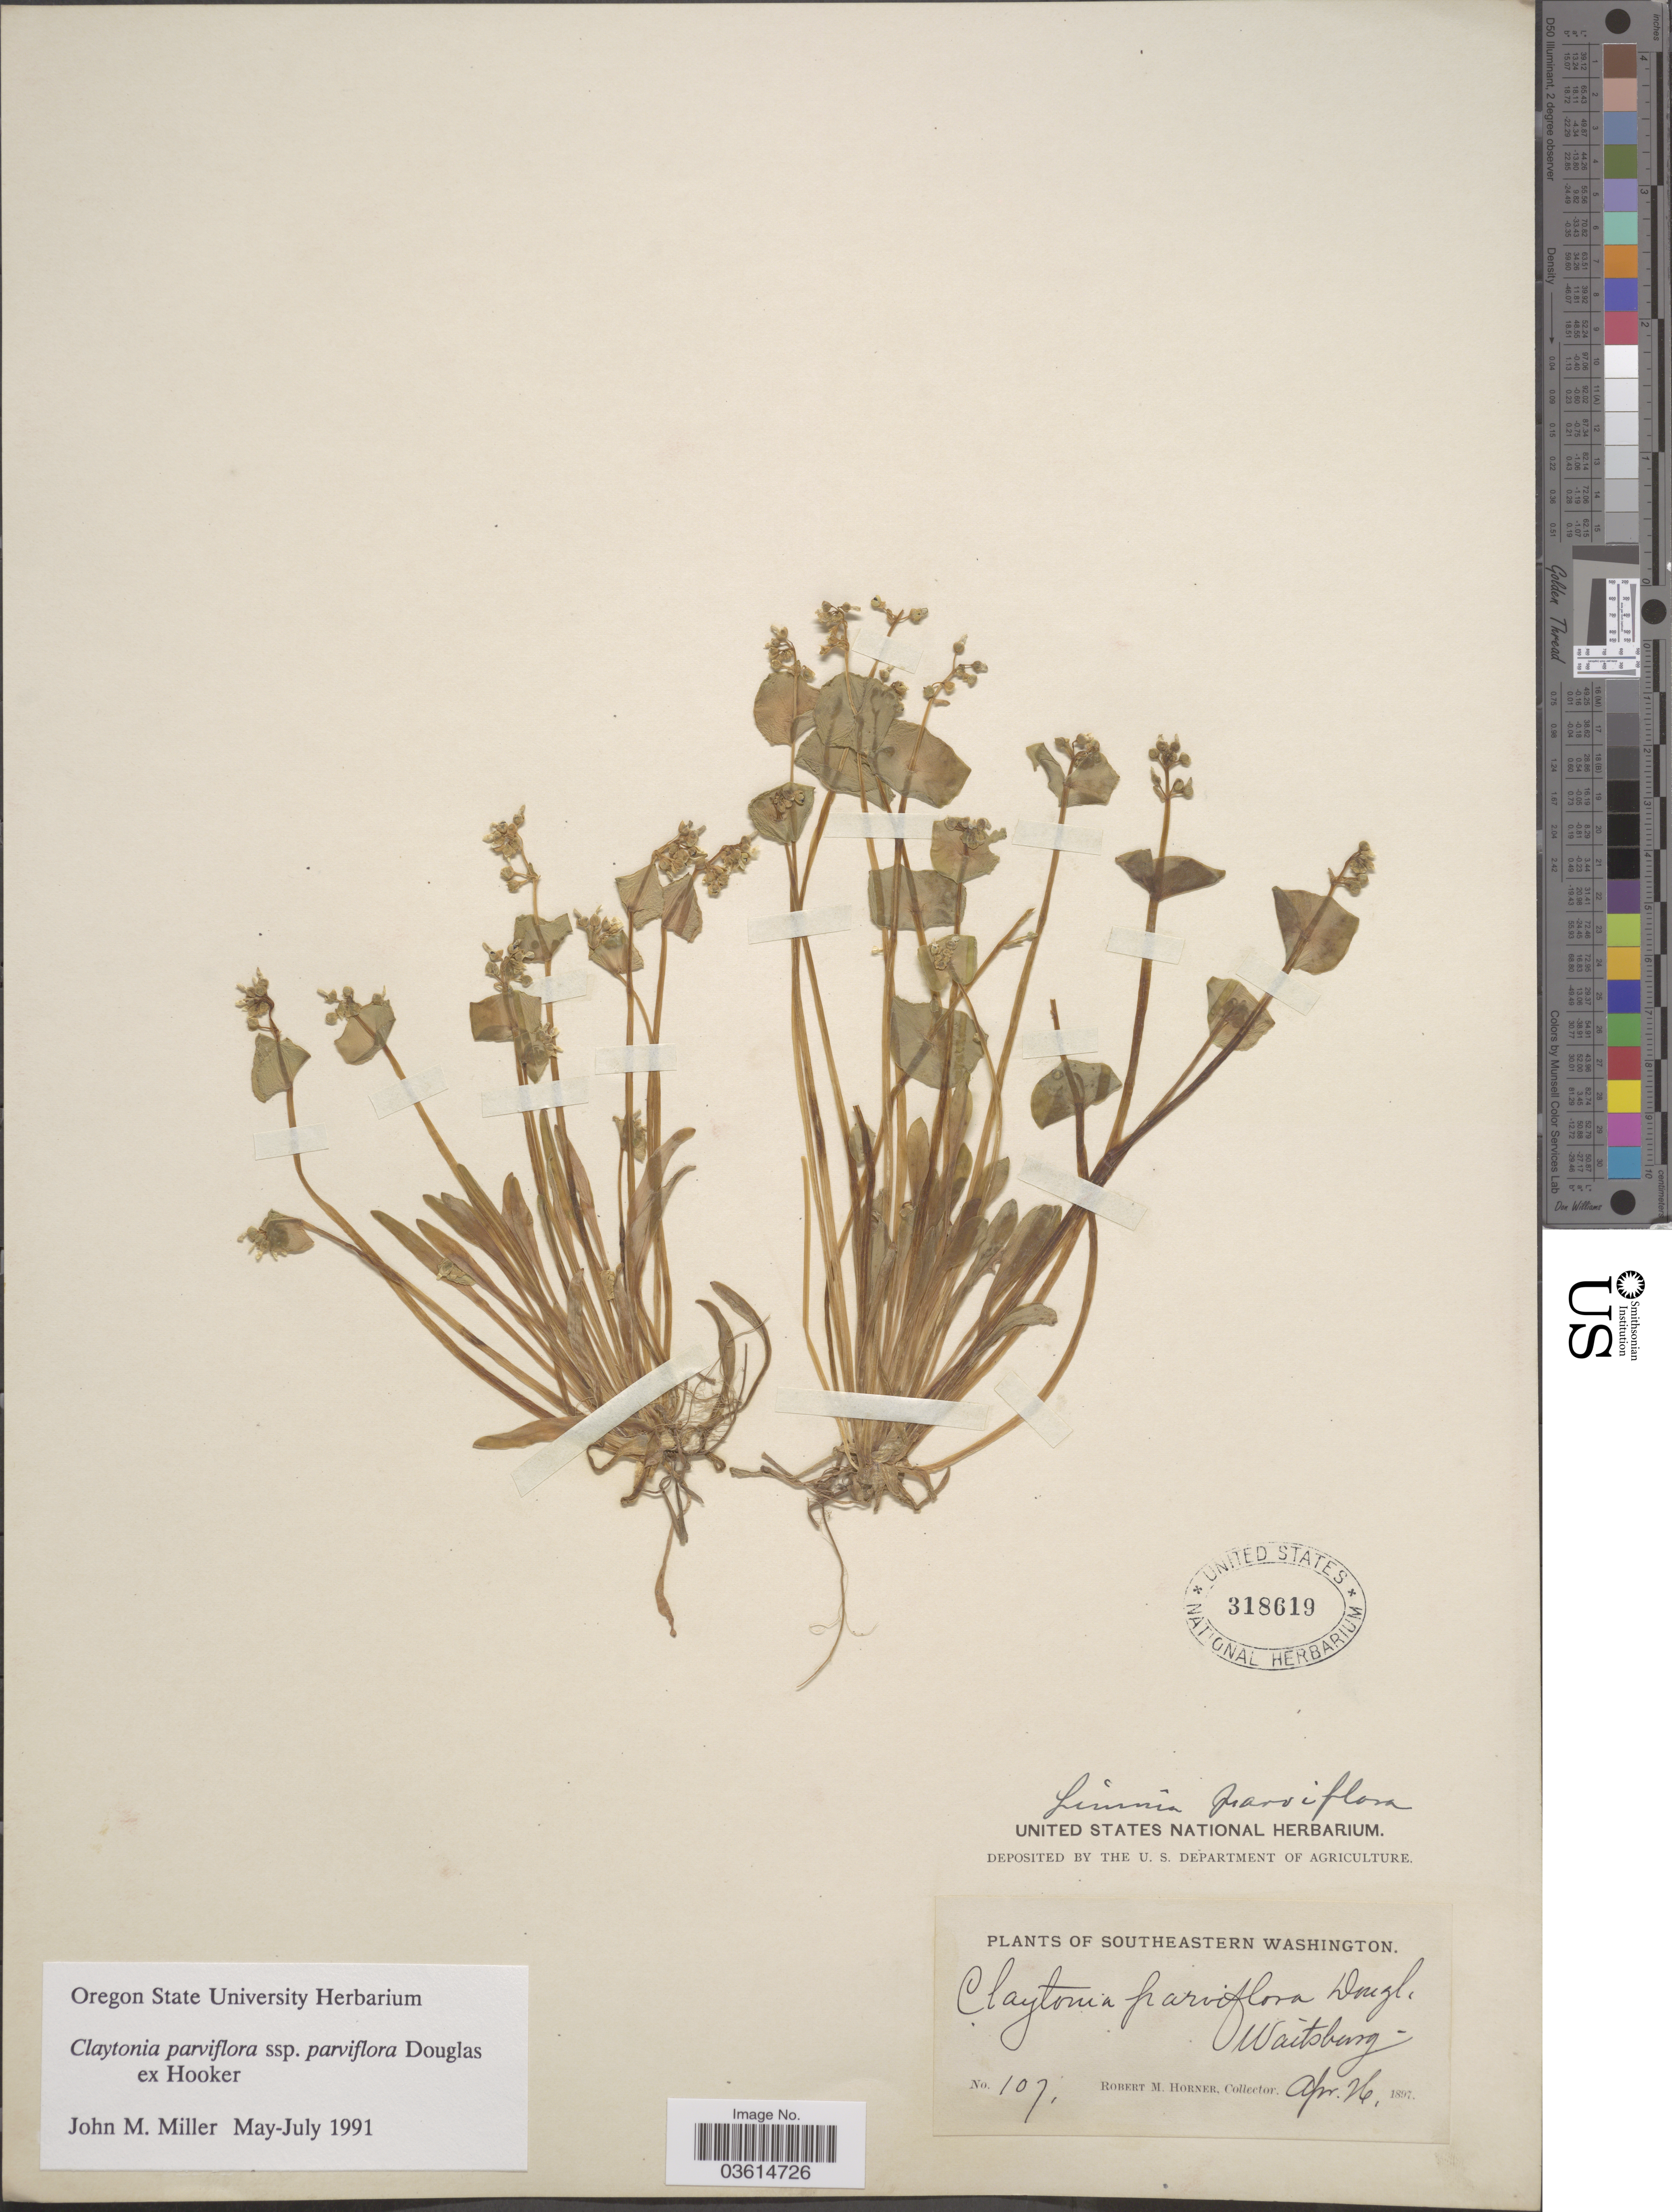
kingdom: Plantae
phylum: Tracheophyta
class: Magnoliopsida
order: Caryophyllales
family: Montiaceae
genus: Claytonia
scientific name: Claytonia parviflora subsp. parviflora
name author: Douglas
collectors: R. Horner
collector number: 107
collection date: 1897-04-26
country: United States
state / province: Washington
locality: Southeastern Washington, Waitsburg.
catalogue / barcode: US 318619